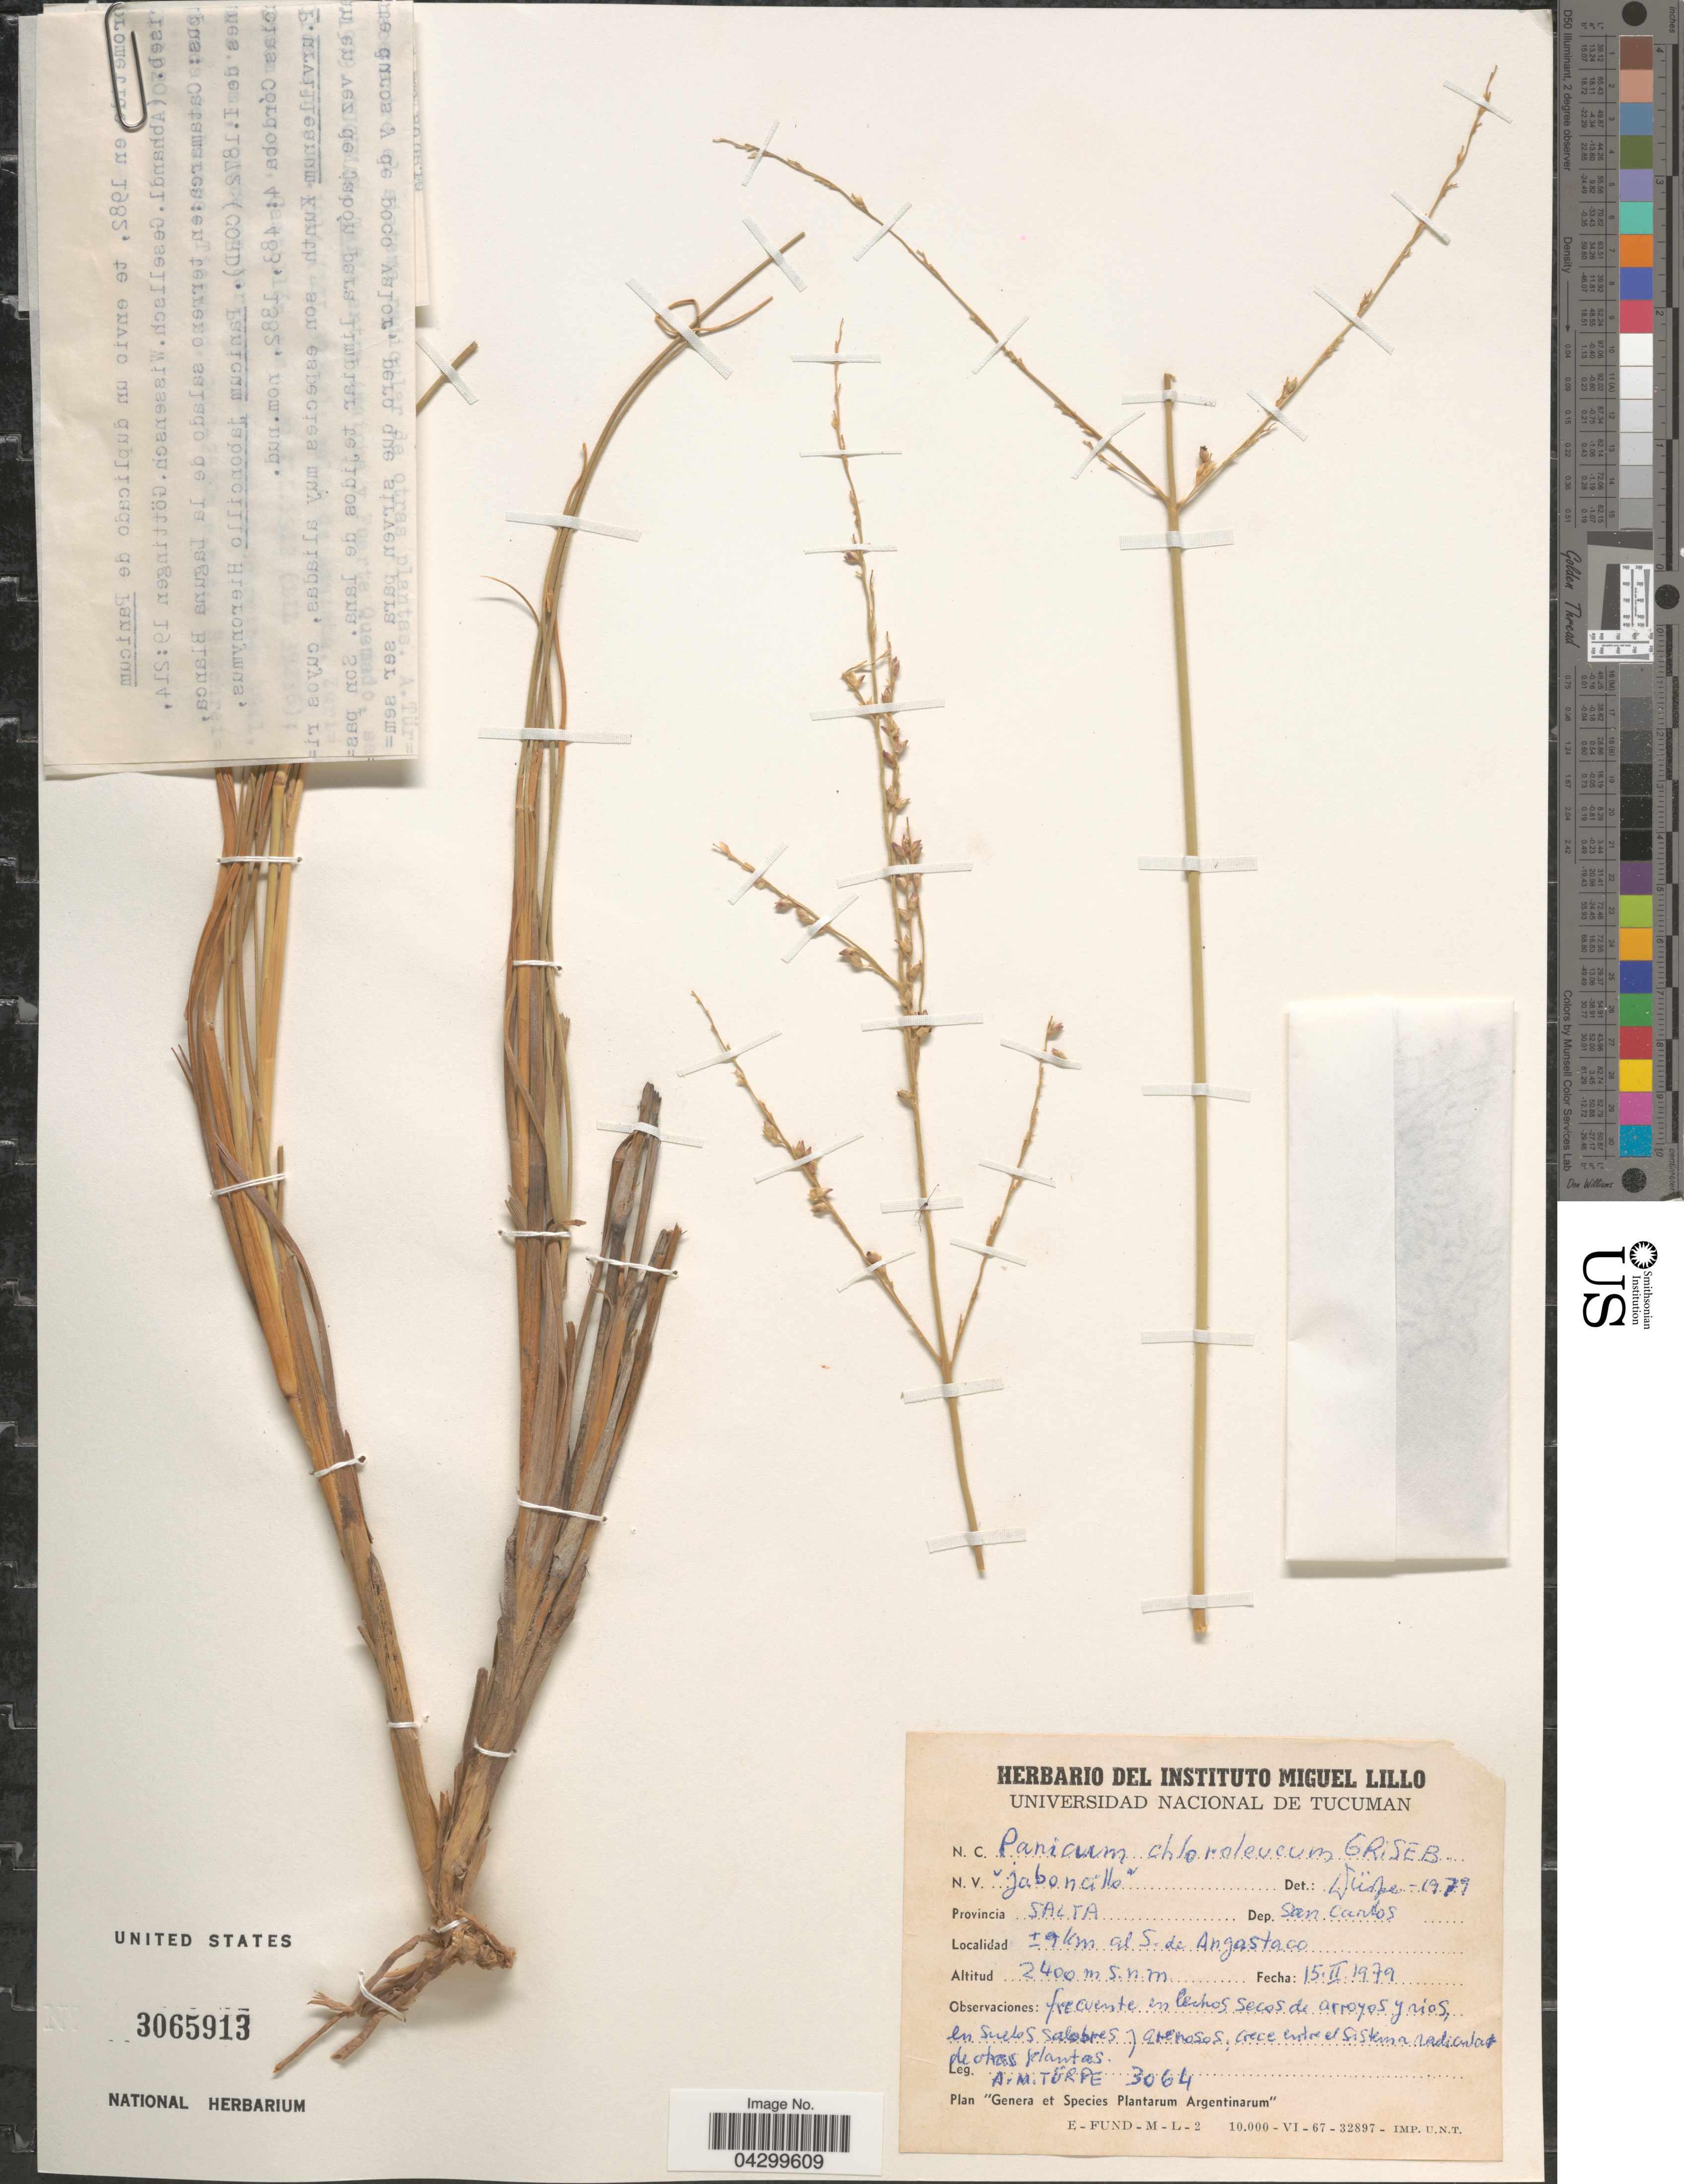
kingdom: Plantae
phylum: Tracheophyta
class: Liliopsida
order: Poales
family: Poaceae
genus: Panicum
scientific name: Panicum chloroleucum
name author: Griseb.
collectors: A. Türpe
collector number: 3064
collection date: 1979-02-15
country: Argentina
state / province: Salta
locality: Dep. San Carlos. ±9 Km al S. Angastaco.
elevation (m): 2400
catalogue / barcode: US 3065913